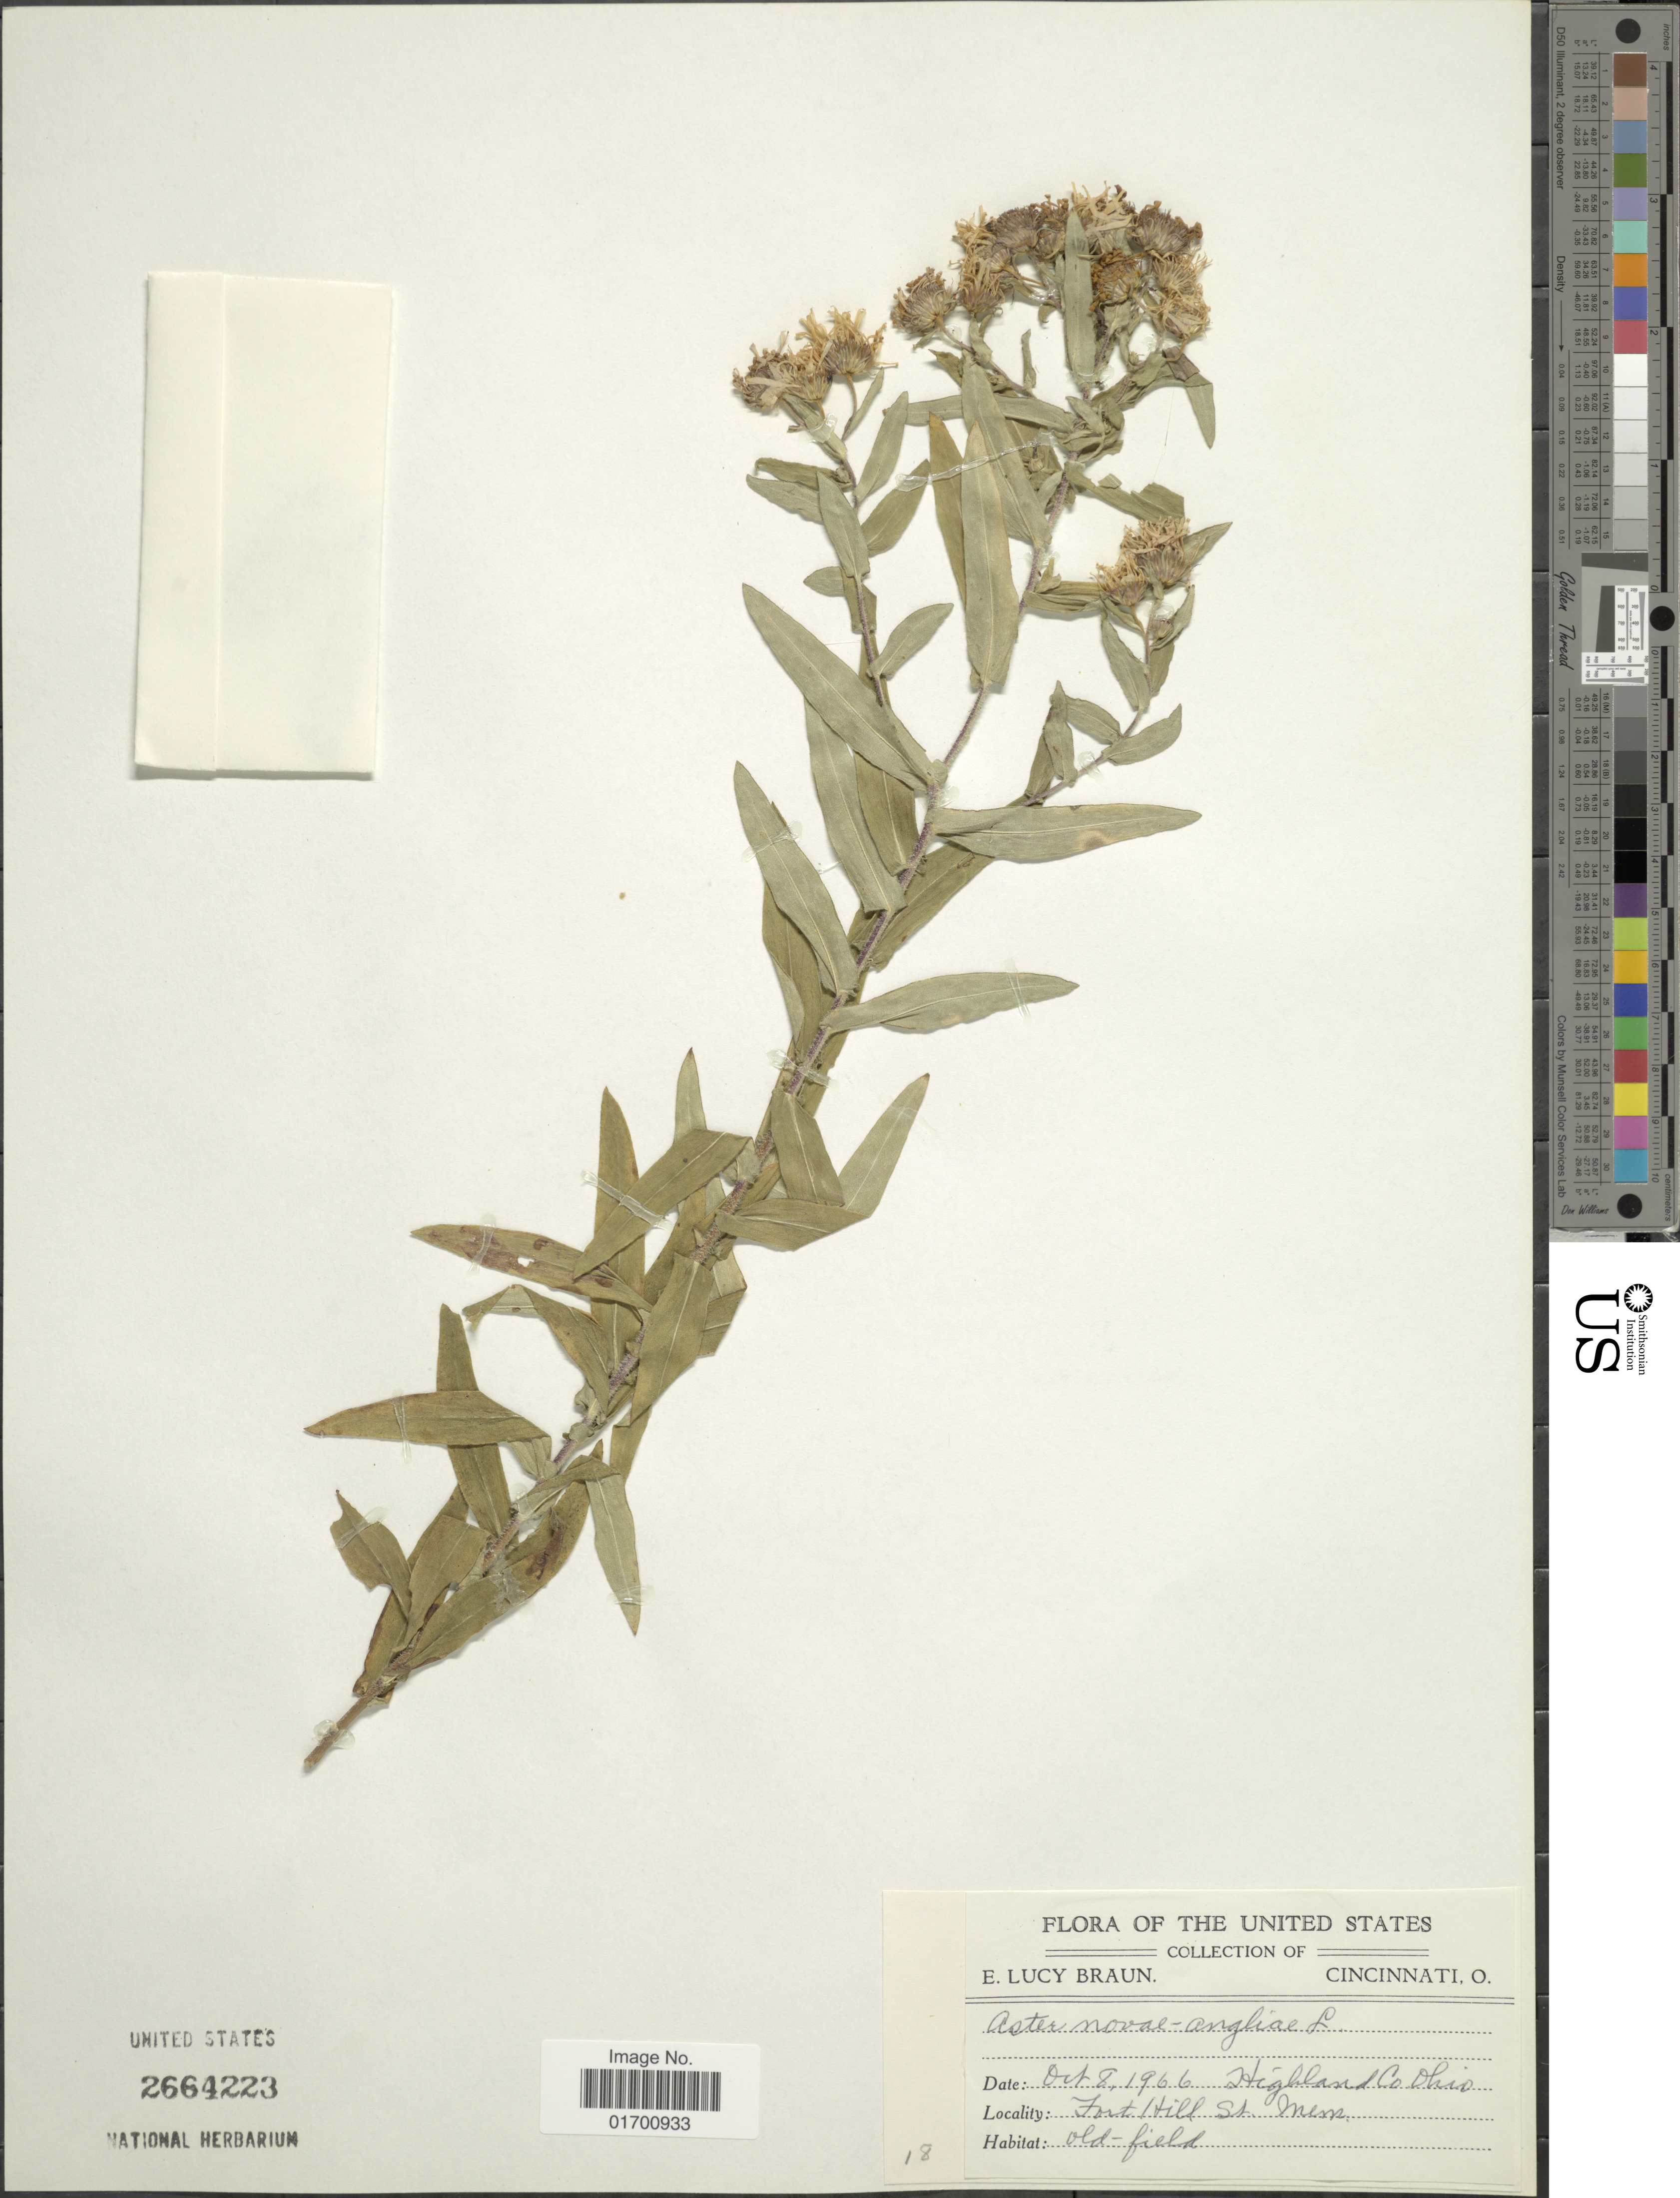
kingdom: Plantae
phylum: Tracheophyta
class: Magnoliopsida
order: Asterales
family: Asteraceae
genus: Symphyotrichum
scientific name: Symphyotrichum novae-angliae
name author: (L.) G.L. Nesom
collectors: E. L. Braun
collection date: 1966-10-08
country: United States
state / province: Ohio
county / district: Highland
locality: Fort Hill St. Memorial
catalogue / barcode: US 2664223